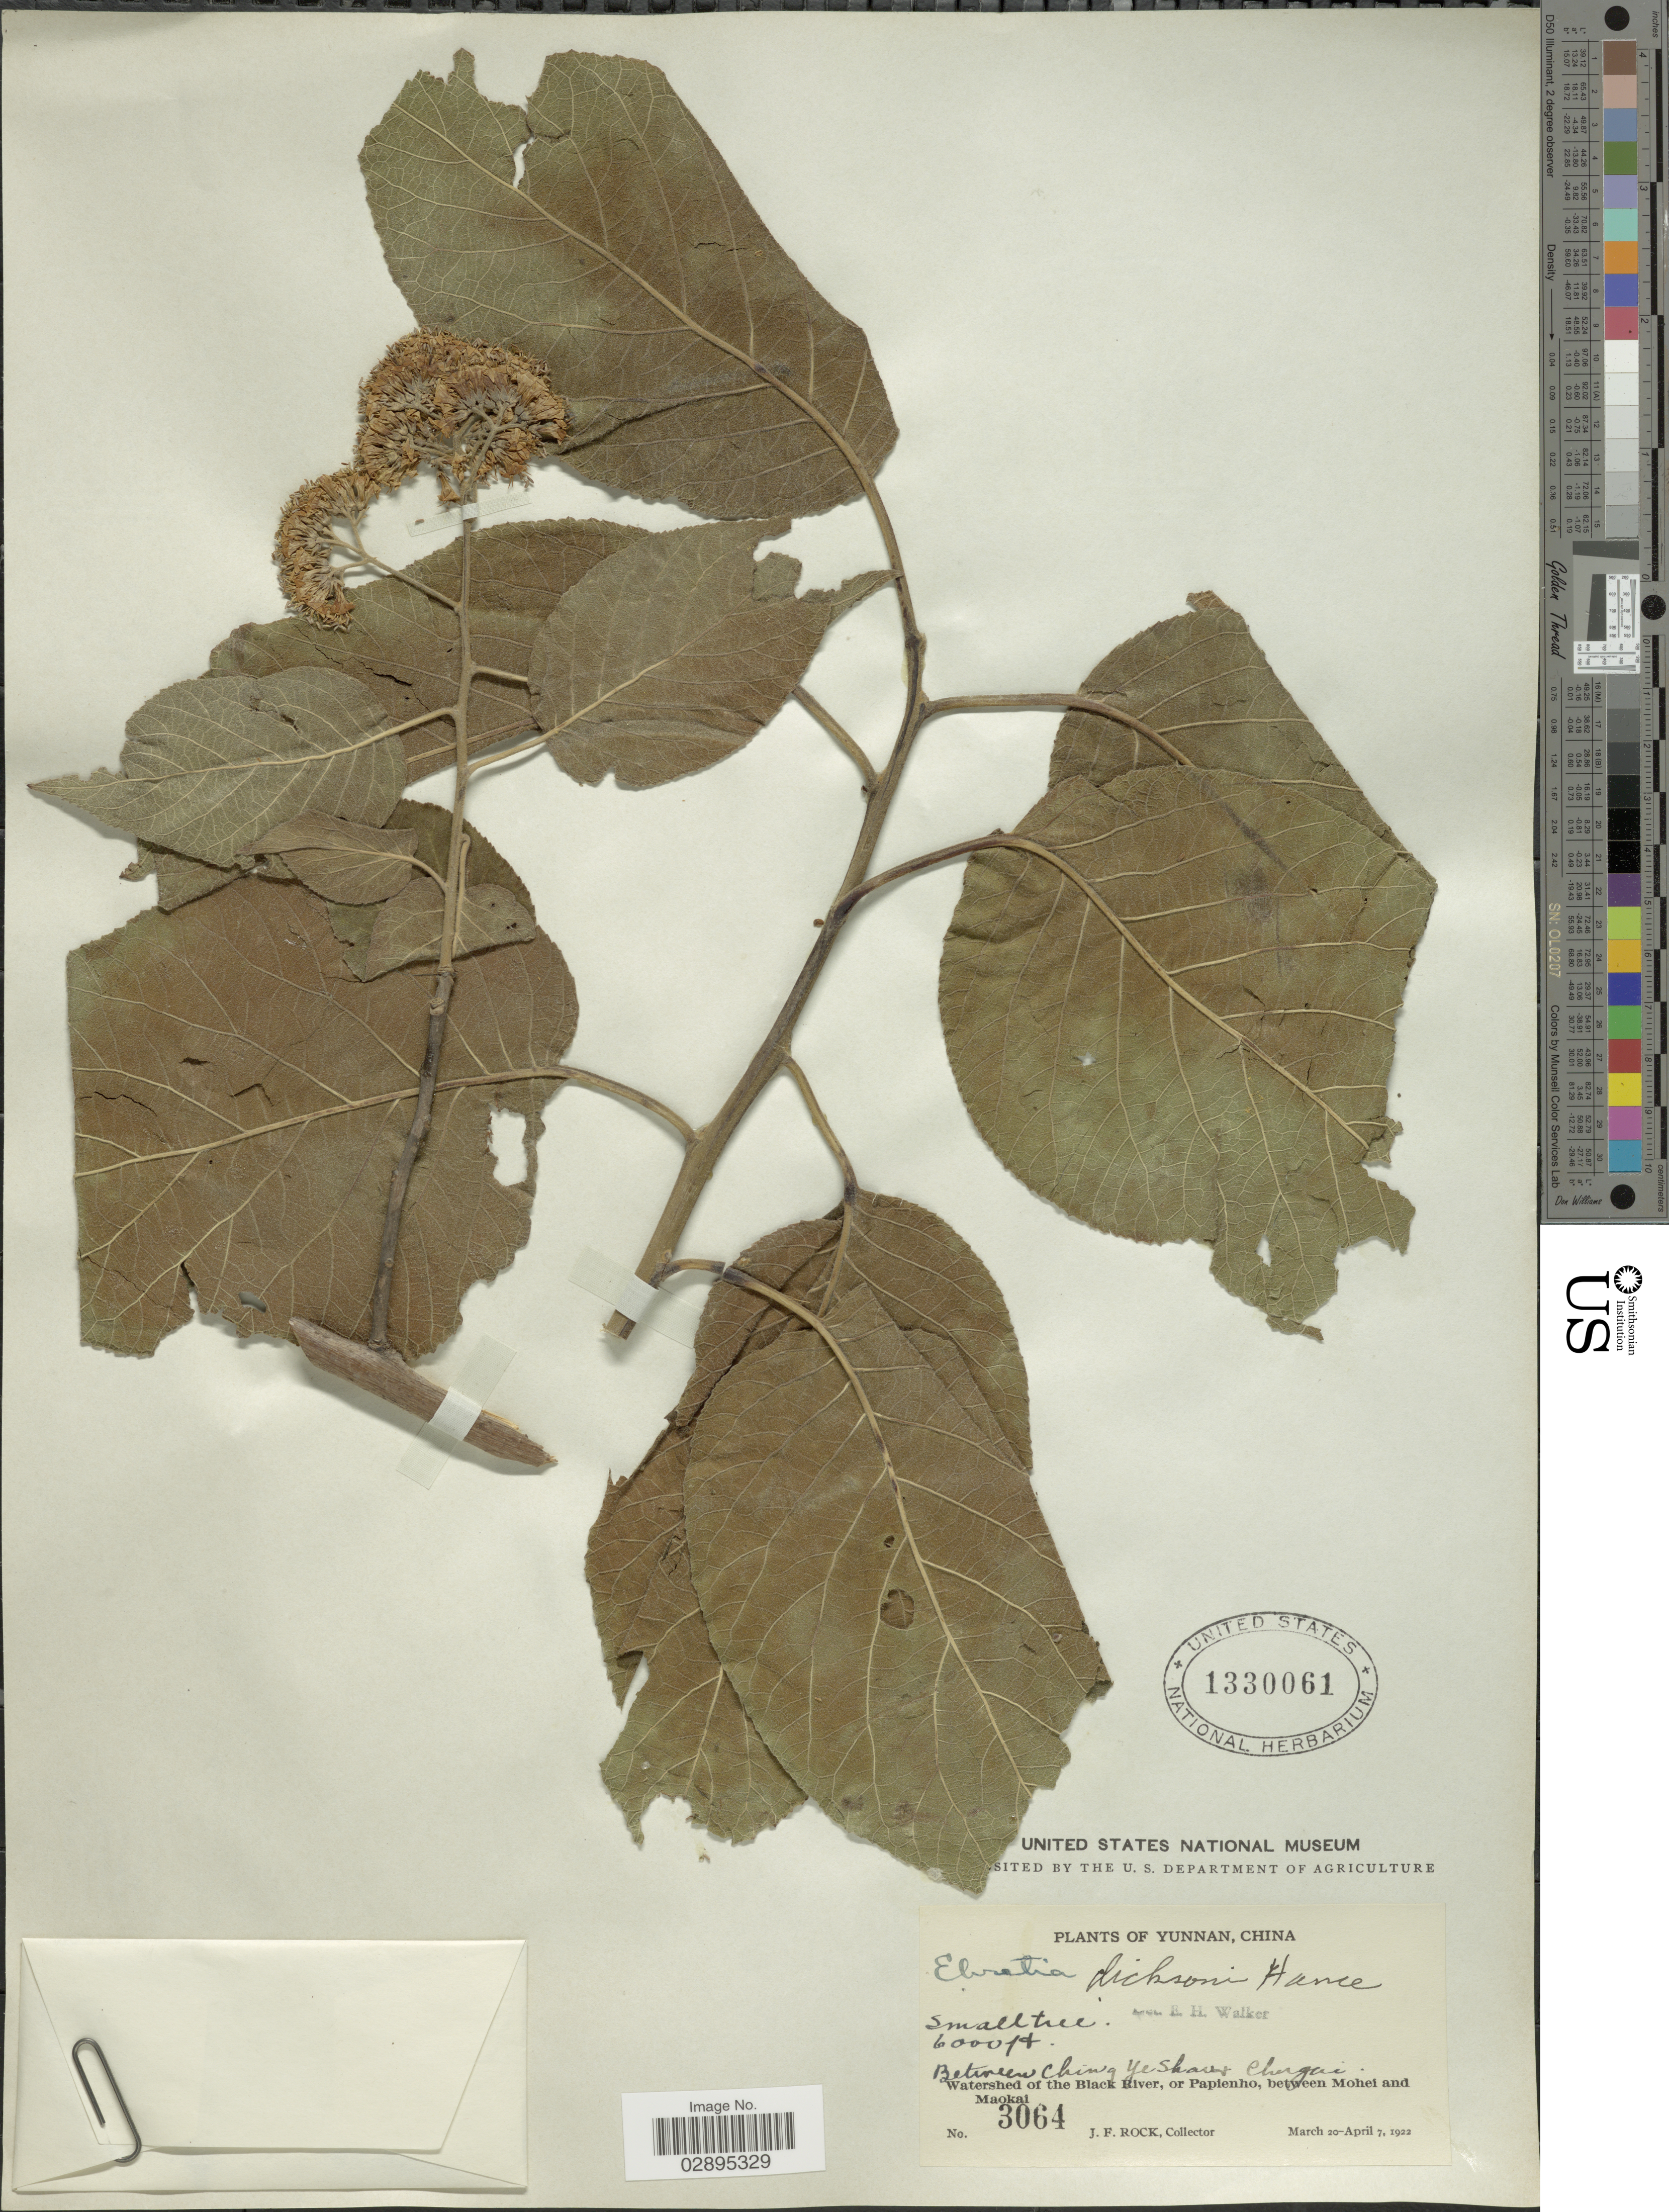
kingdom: Plantae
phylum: Tracheophyta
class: Magnoliopsida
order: Boraginales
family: Ehretiaceae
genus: Ehretia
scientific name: Ehretia dicksonii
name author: Hance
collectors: J. Rock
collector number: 3064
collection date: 1922-03-20/1922-04-07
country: China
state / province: Yunnan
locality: Between Ching Ye Shao & Chugai. Watershed of the Black River, or Papienho, between Mohei and Maokai.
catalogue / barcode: US 1330061